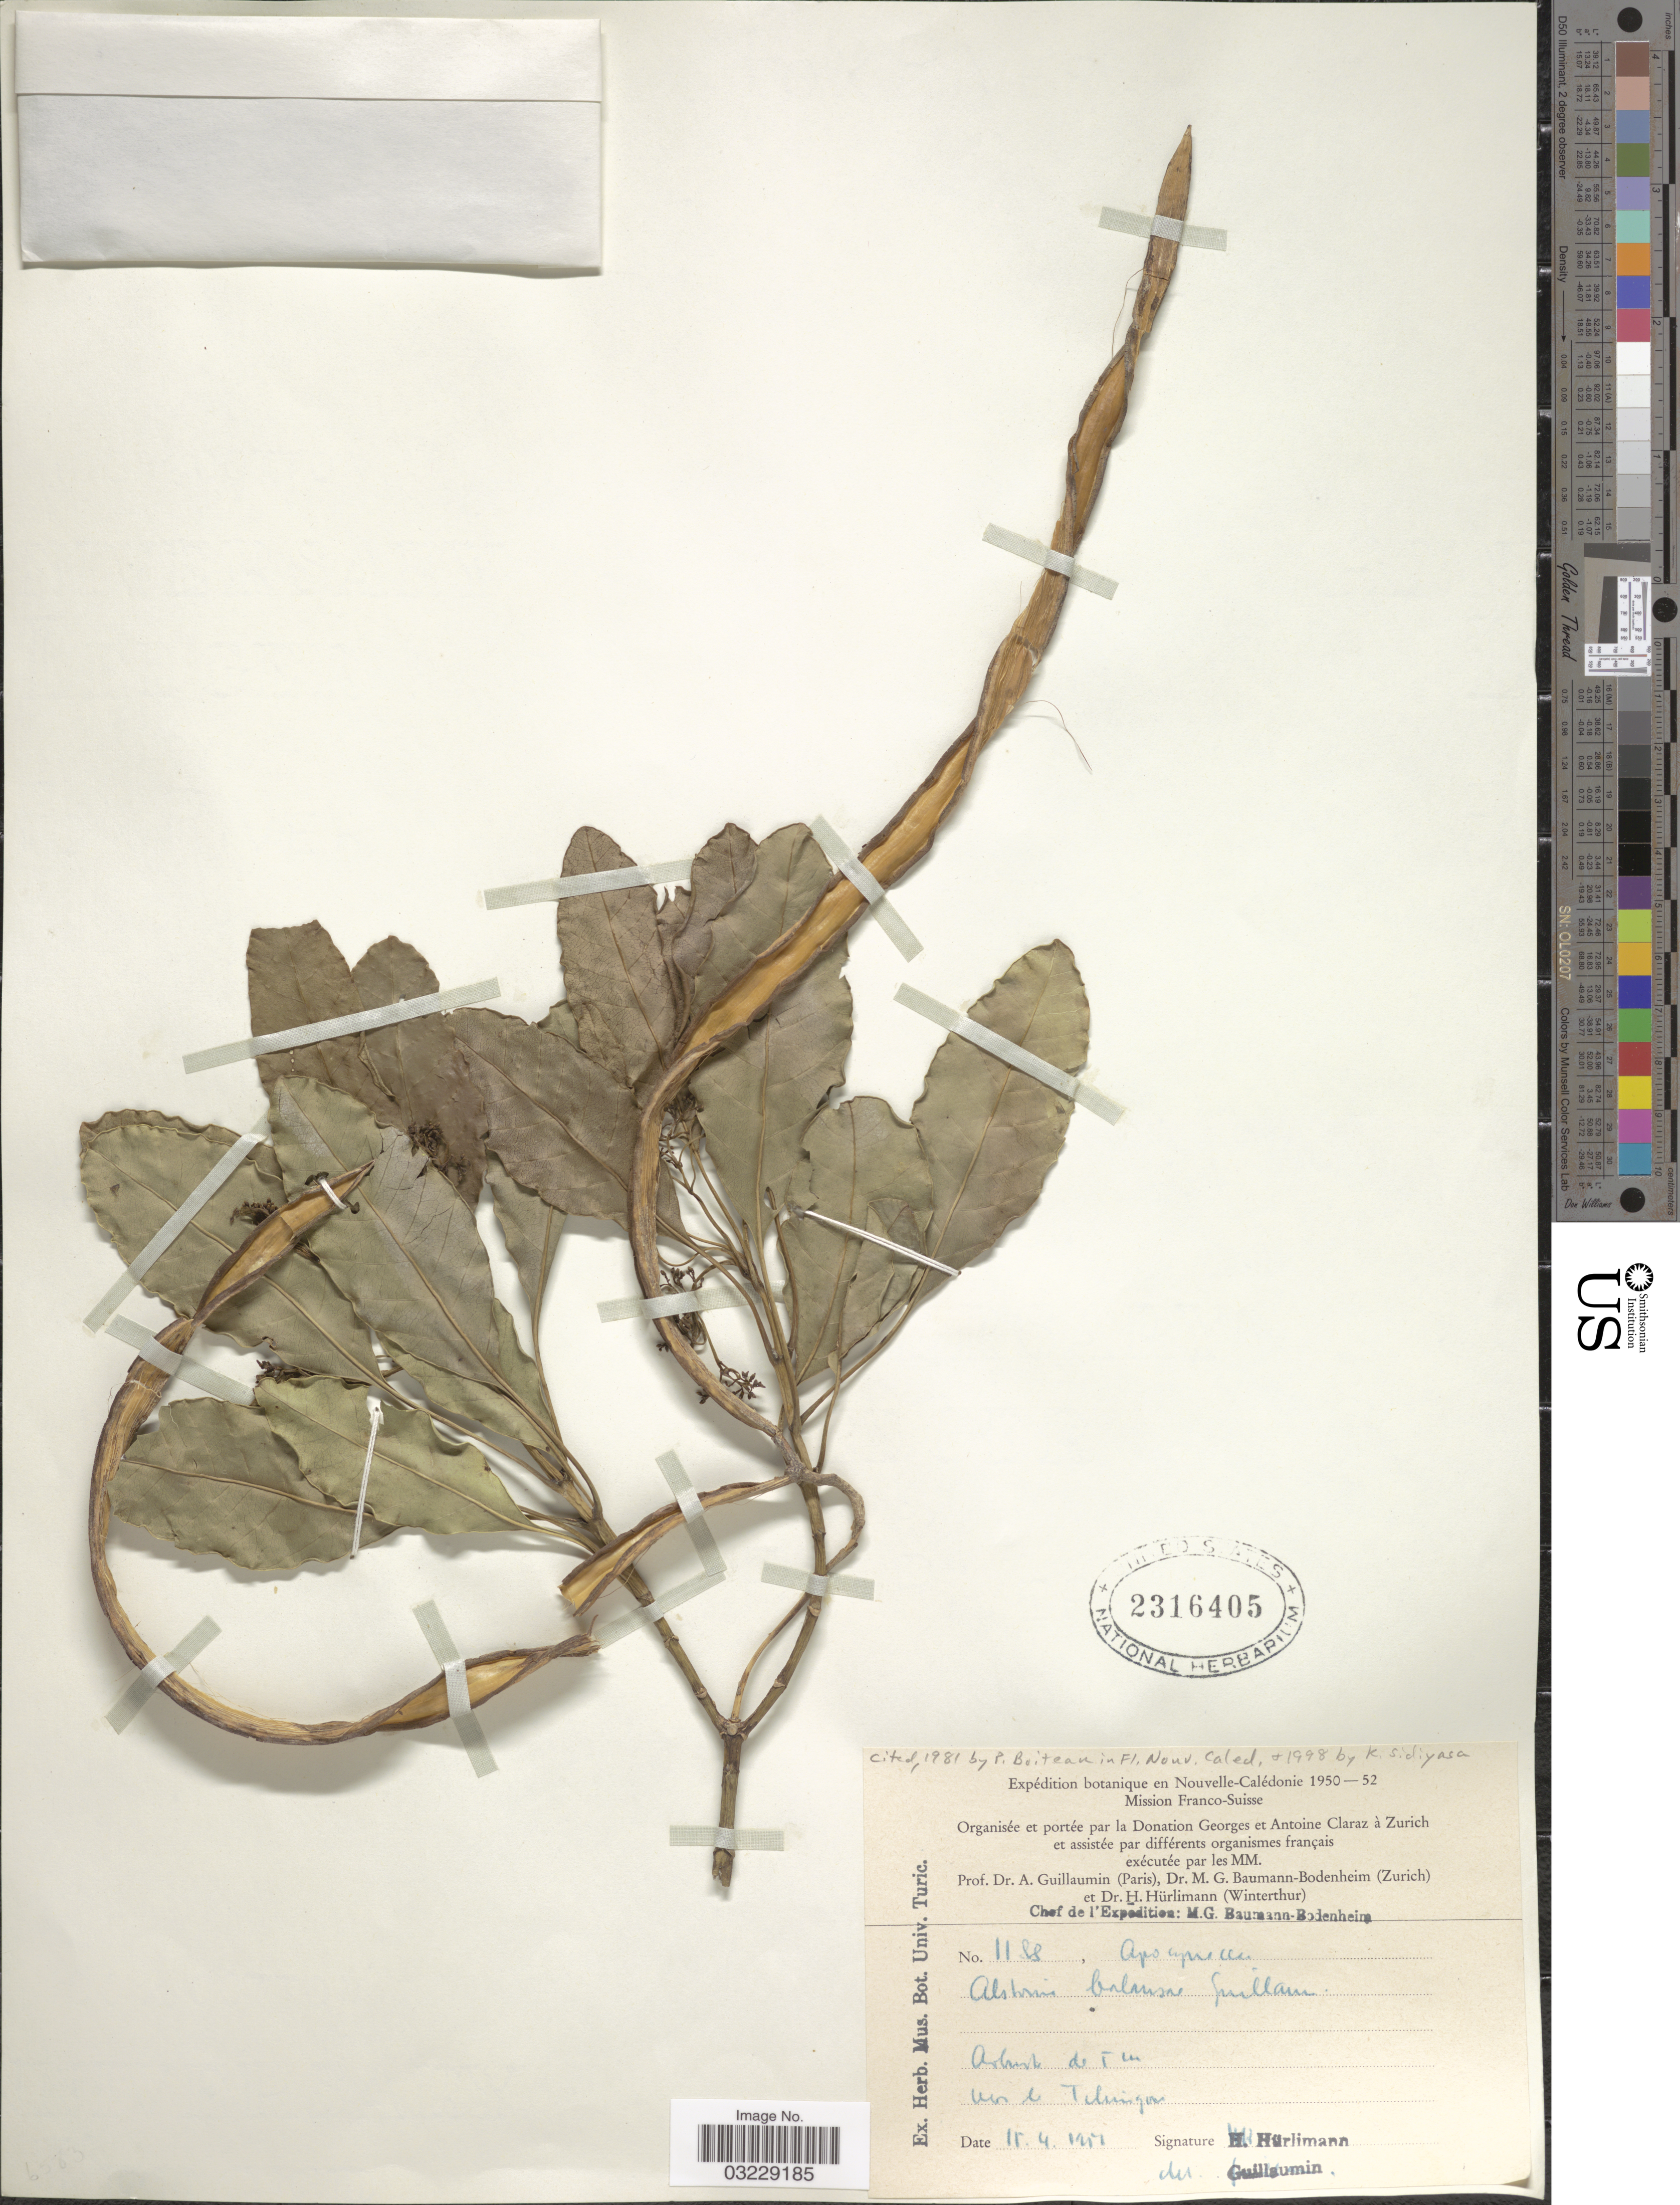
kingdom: Plantae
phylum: Tracheophyta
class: Magnoliopsida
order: Gentianales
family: Apocynaceae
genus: Alstonia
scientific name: Alstonia balansae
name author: Guillaumin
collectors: H. Hürlimann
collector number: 1188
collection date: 1951-04-15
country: New Caledonia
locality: Ves de Telingor. [interpreted]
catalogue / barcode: US 2316405